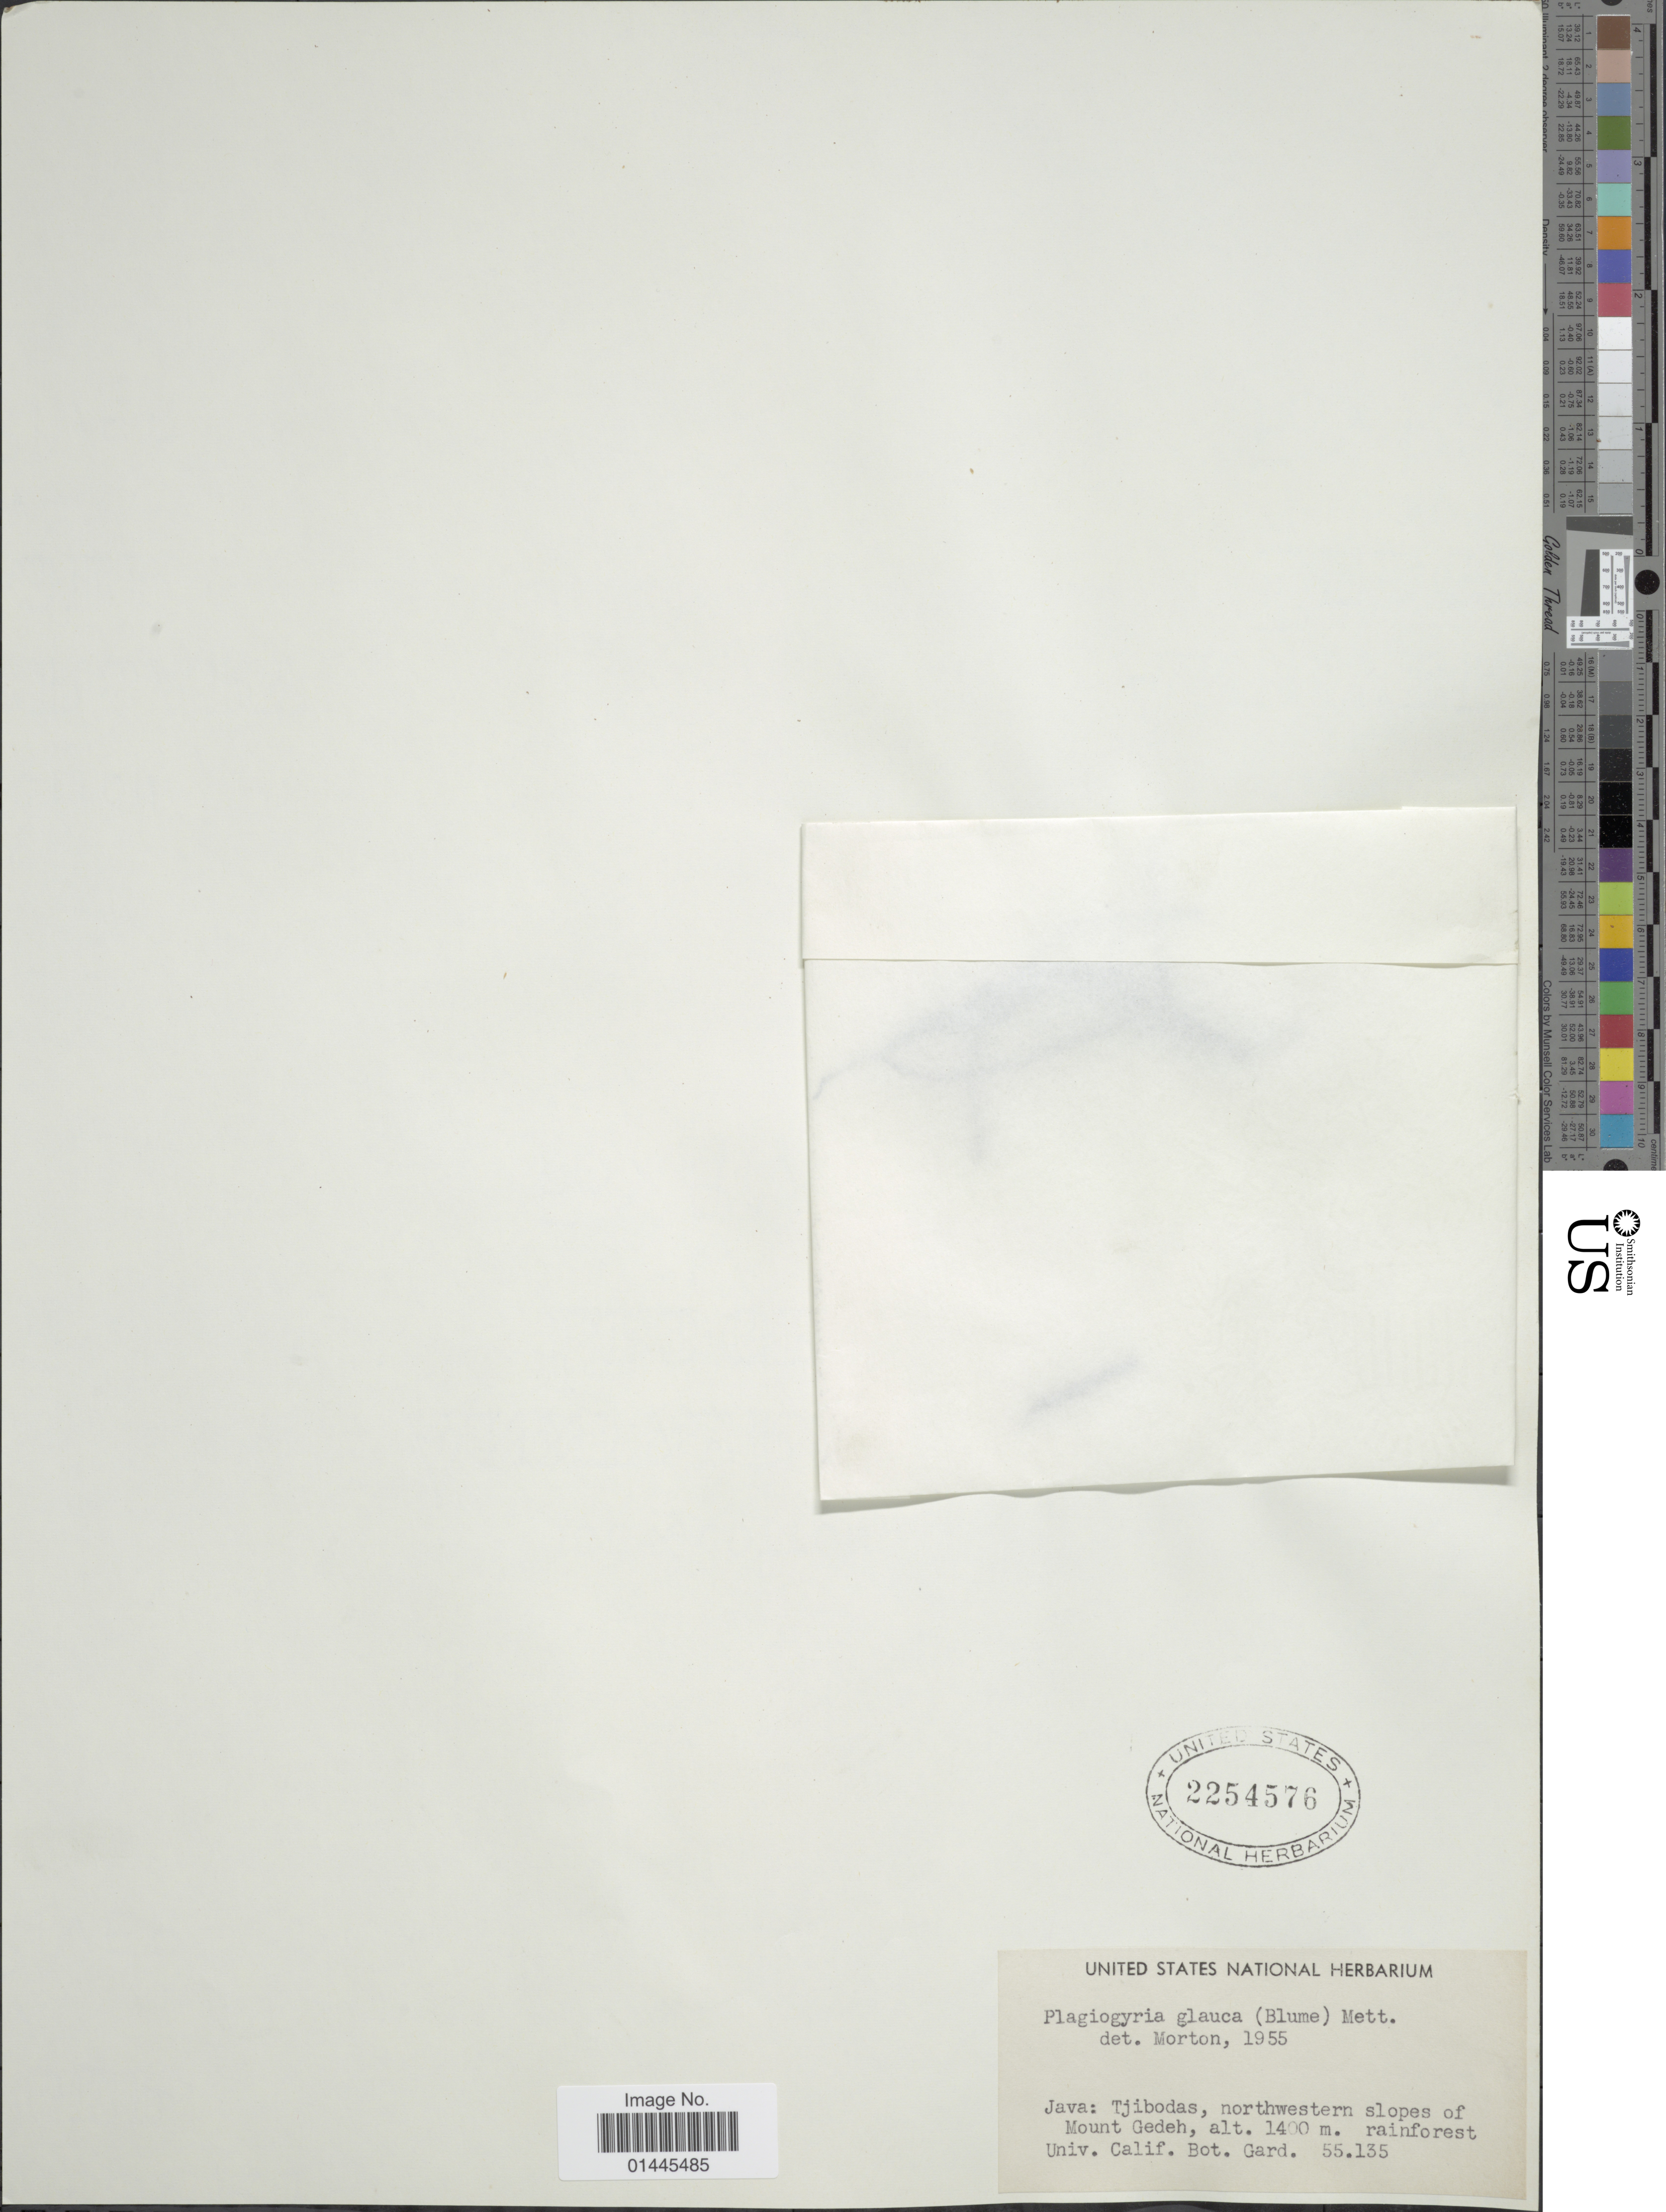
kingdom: Plantae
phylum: Tracheophyta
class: Polypodiopsida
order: Cyatheales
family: Plagiogyriaceae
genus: Plagiogyria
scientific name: Plagiogyria glauca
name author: (Blume) Mett.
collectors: Univ. Calif. Bot. Gard.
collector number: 55.135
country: Indonesia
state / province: Java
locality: Tjibodas, northwestern slopes of Mount Gedeh.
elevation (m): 1400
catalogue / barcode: US 2254576